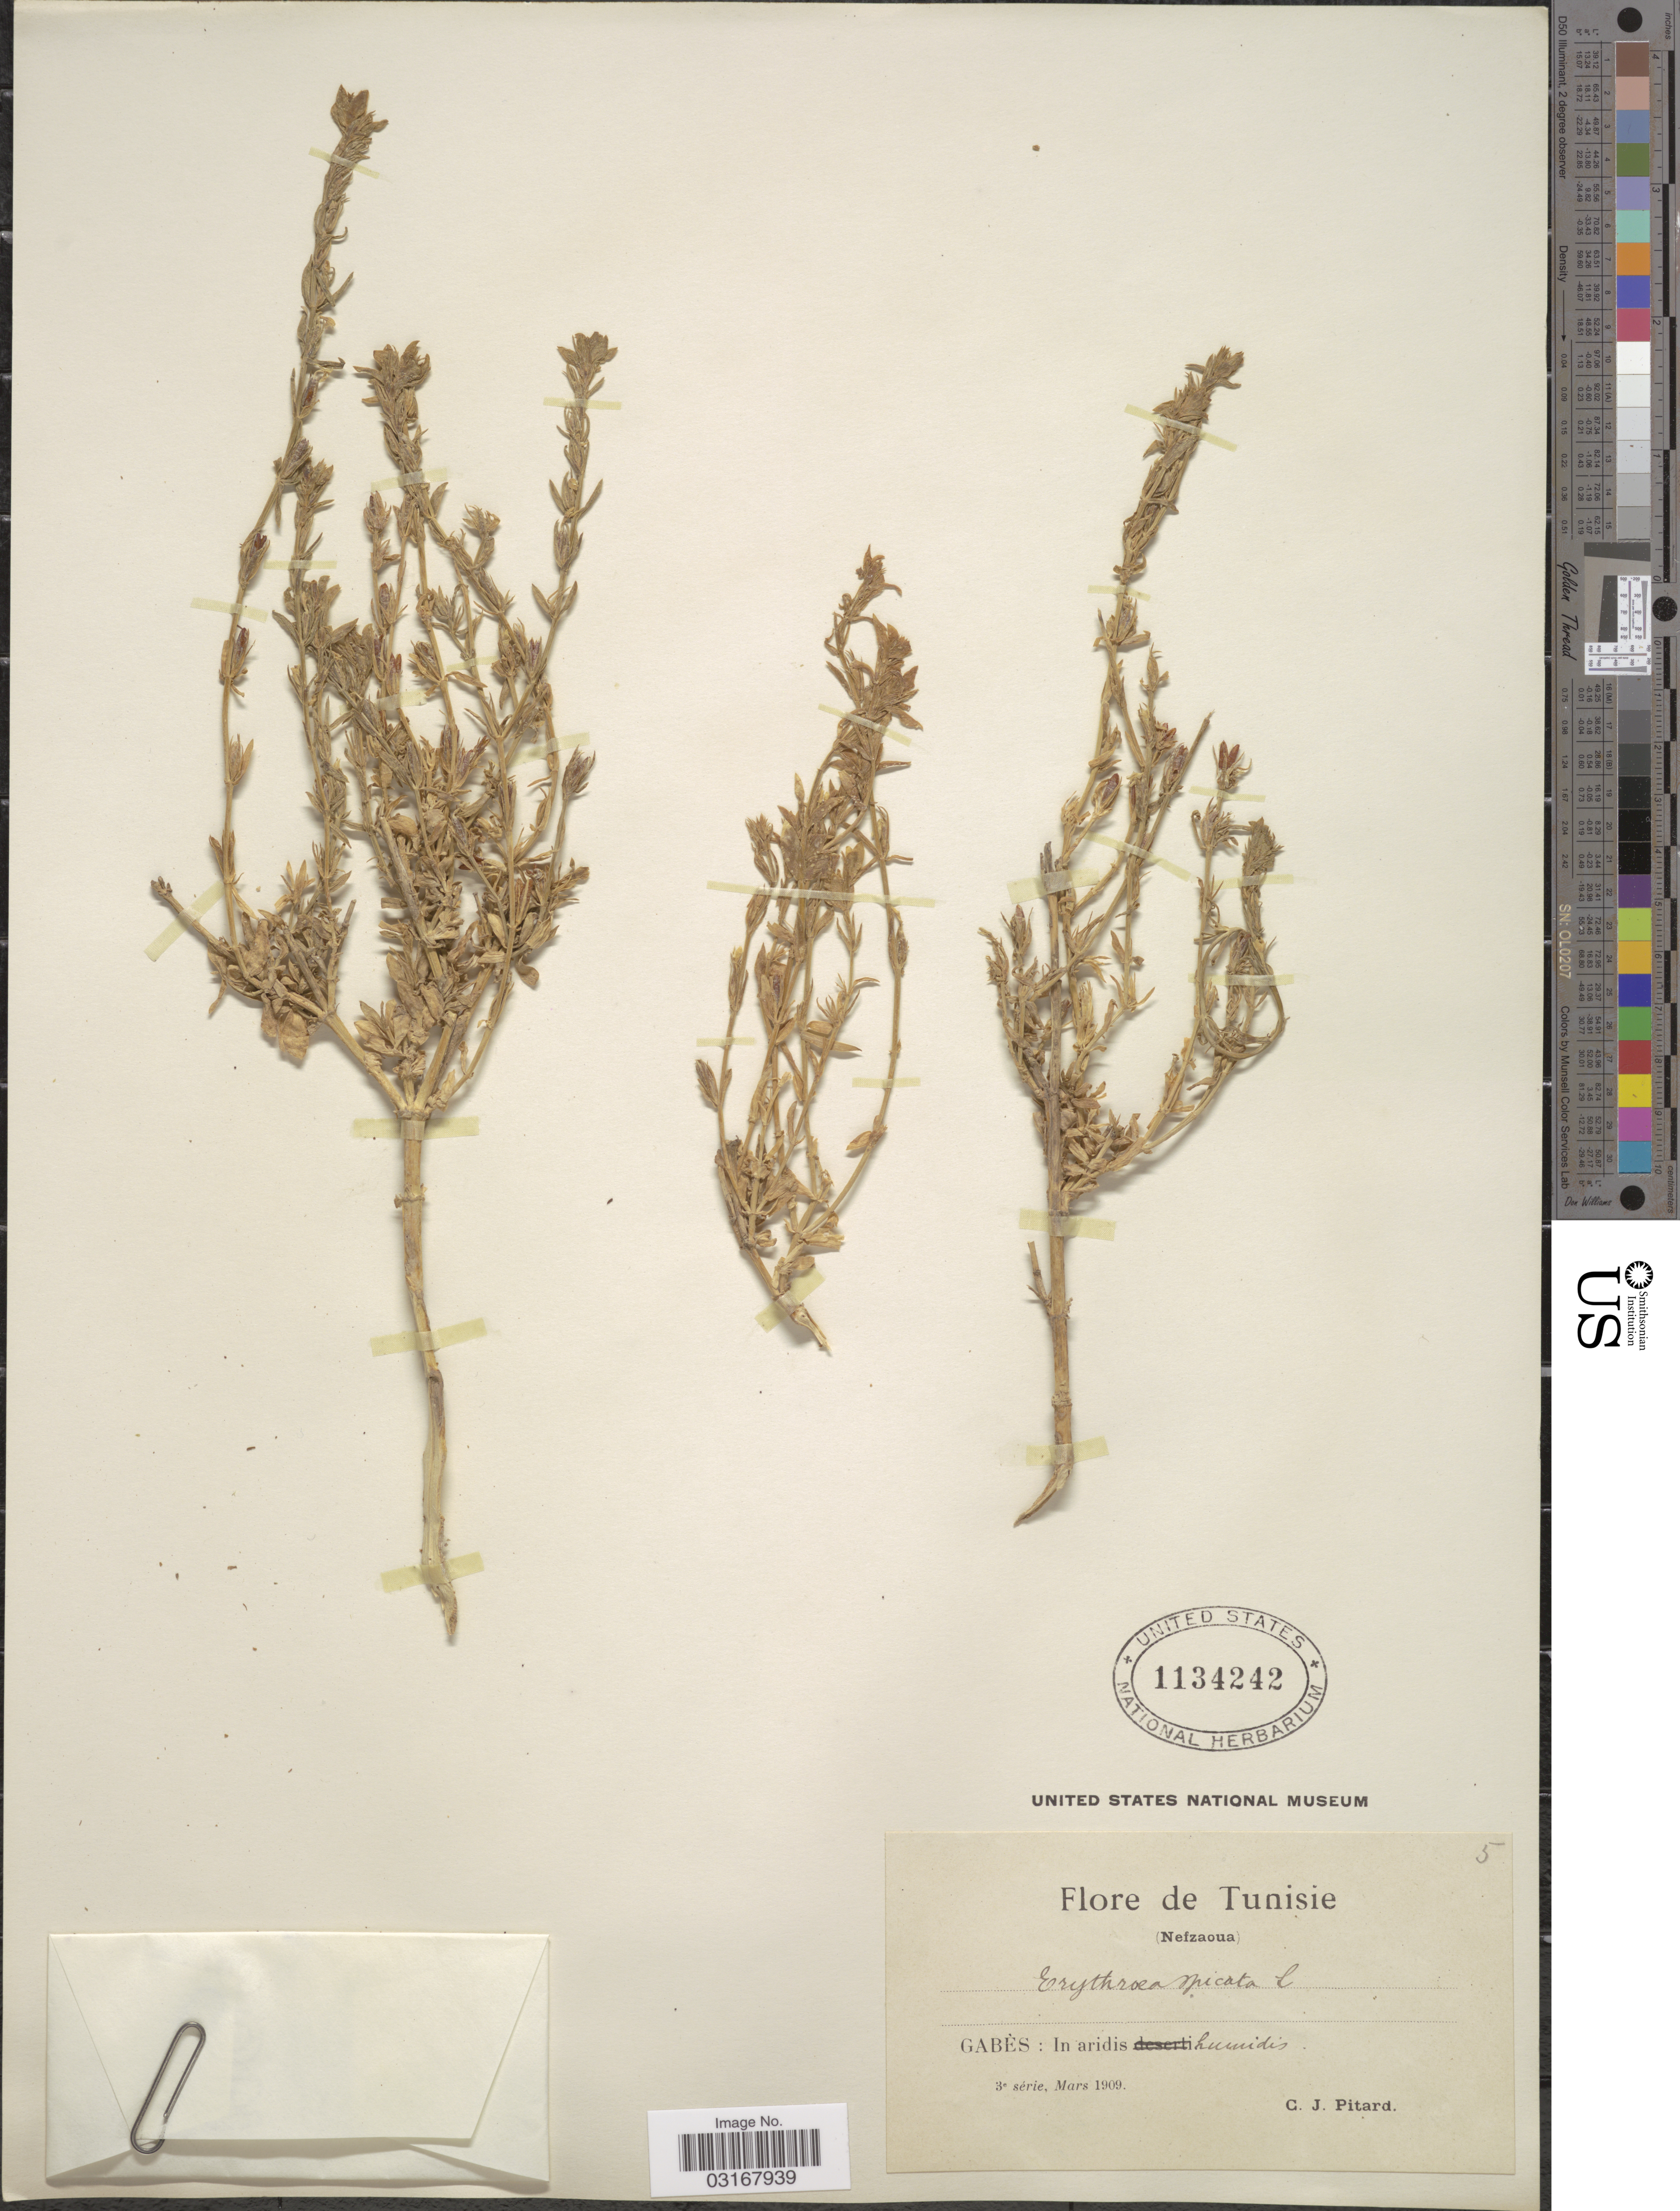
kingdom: Plantae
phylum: Tracheophyta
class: Magnoliopsida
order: Gentianales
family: Gentianaceae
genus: Centaurium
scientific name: Centaurium spicatum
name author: (L.) Fritsch ex Janch.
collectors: C. Pitard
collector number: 5?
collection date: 1909-03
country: Tunisia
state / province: Gabès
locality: Nefzaoua. In aridis humidis.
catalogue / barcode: US 1134242